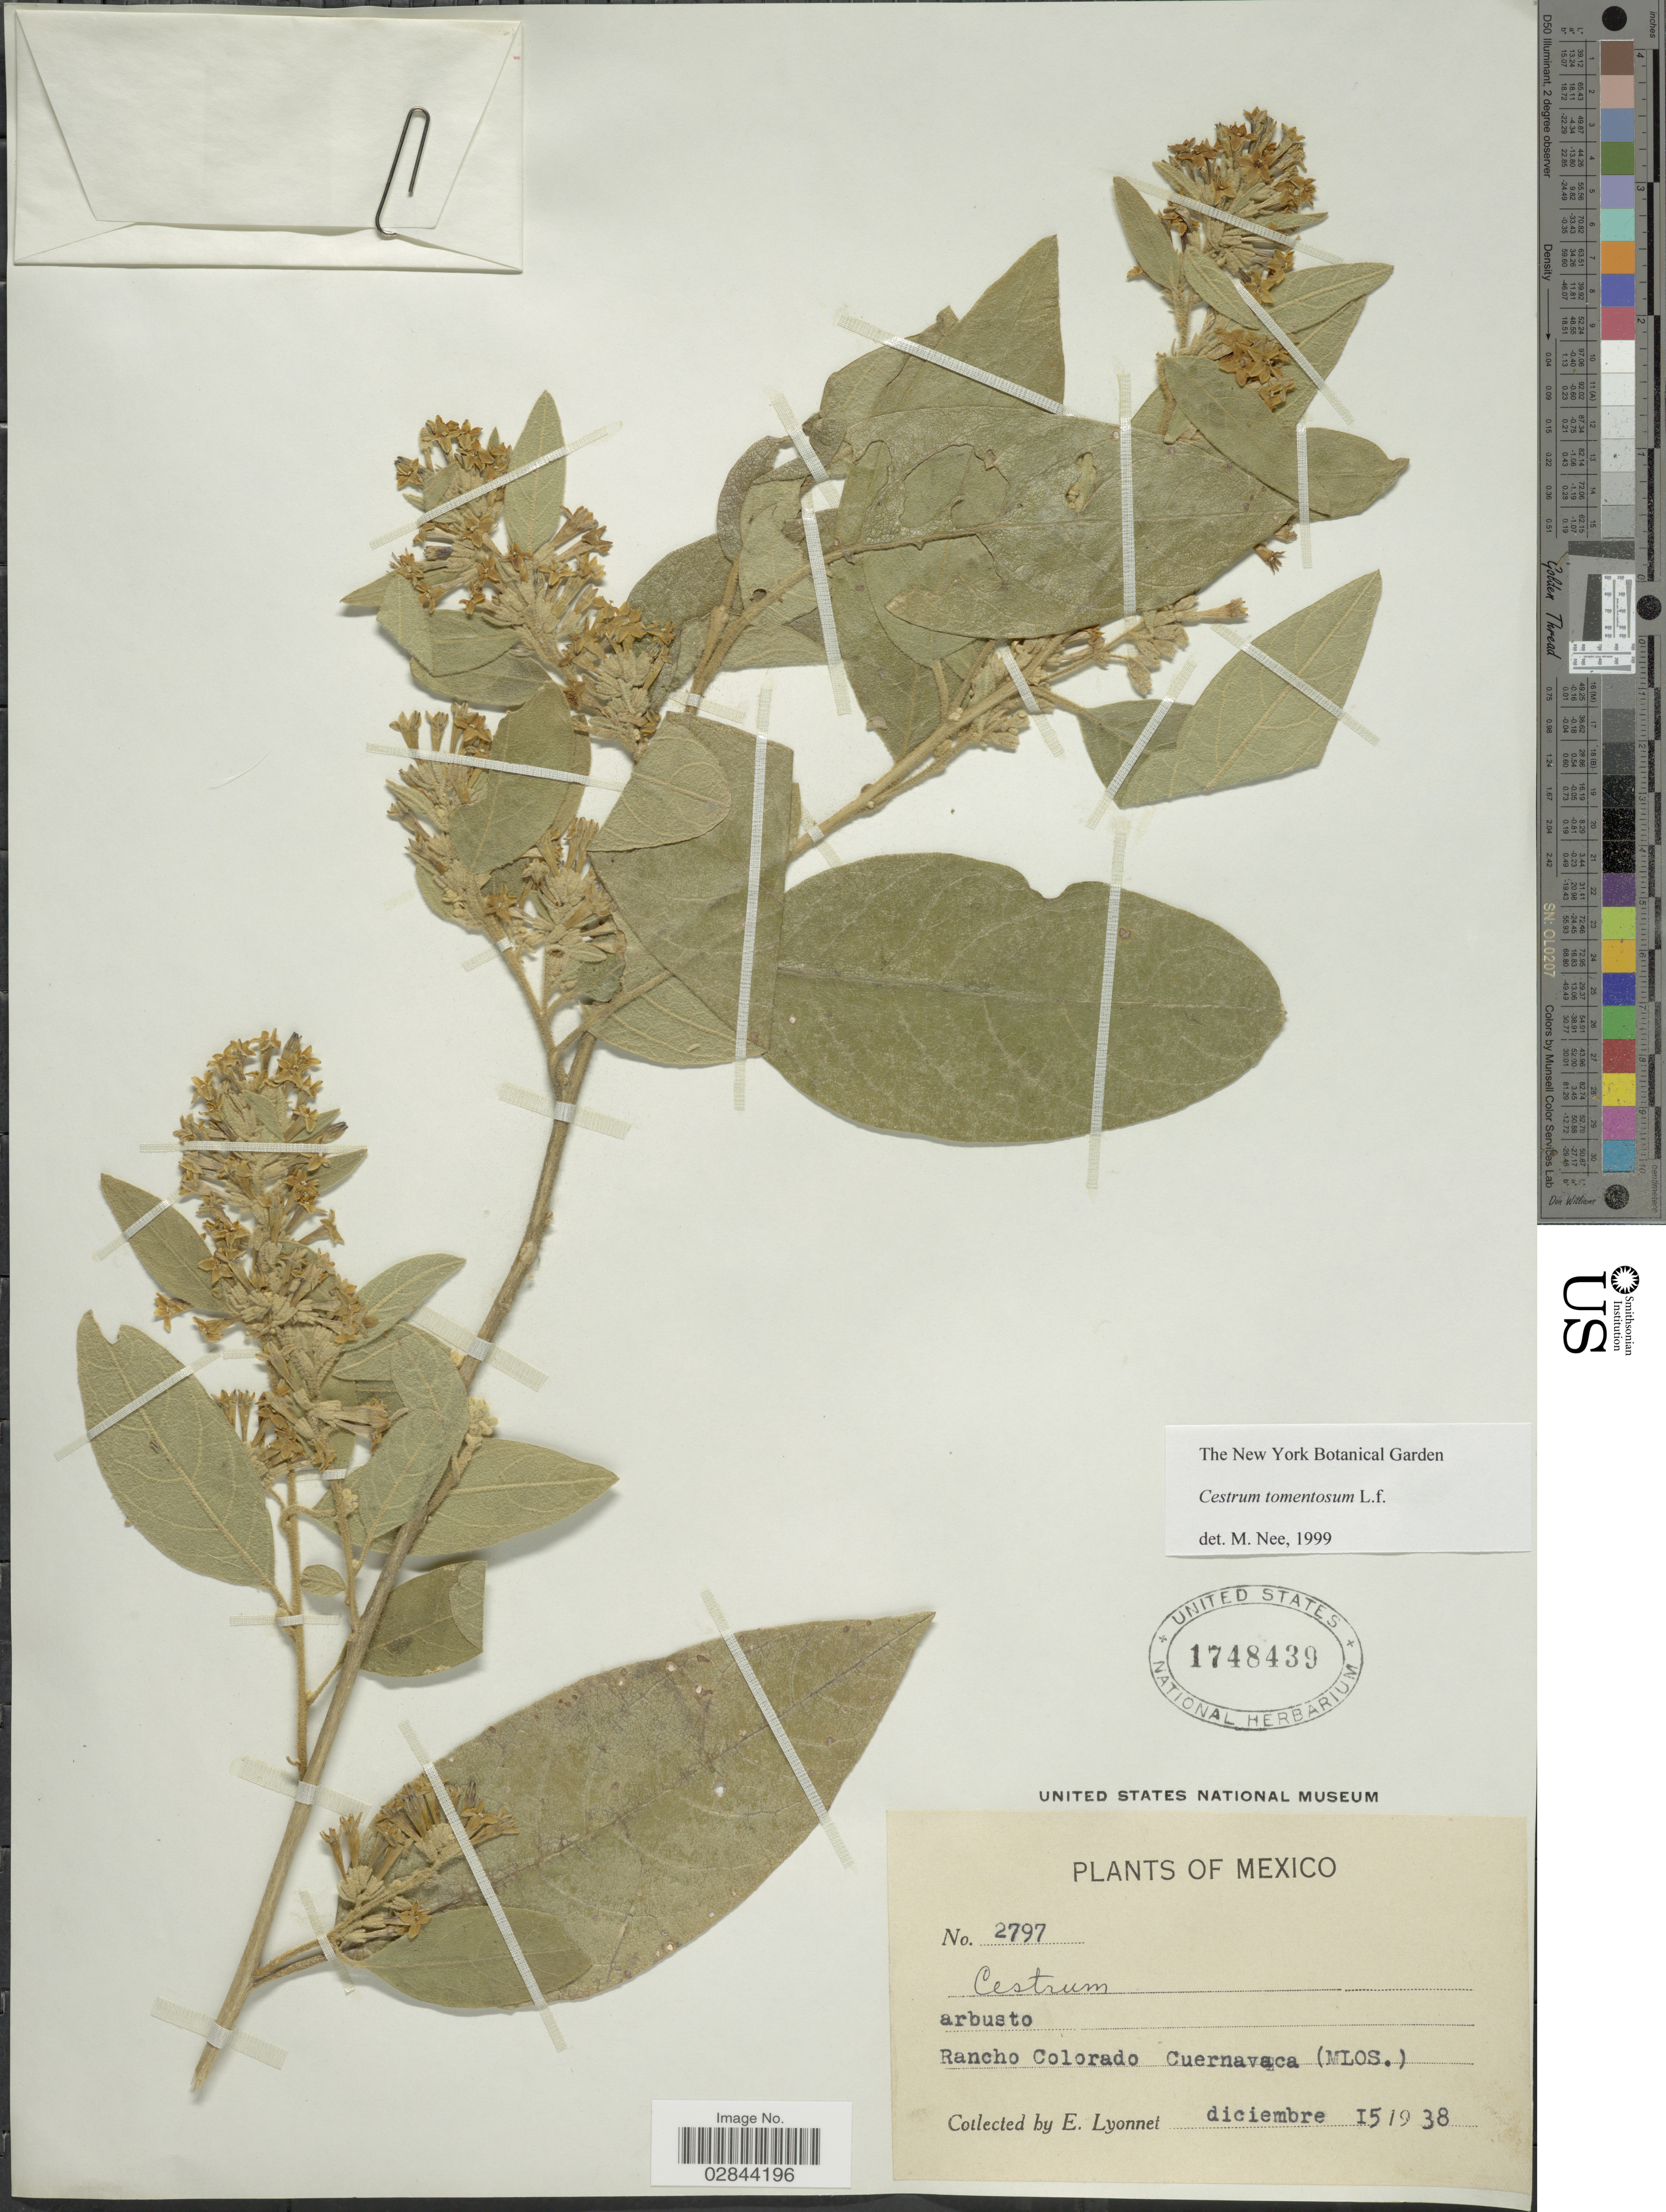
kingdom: Plantae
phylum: Tracheophyta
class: Magnoliopsida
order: Solanales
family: Solanaceae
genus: Cestrum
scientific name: Cestrum tomentosum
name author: L. f.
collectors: E. Lyonnet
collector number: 2797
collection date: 1938-12-15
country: Mexico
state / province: Morelos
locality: Rancho Colorado Cuernavaca (Mlos.)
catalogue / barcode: US 1748439